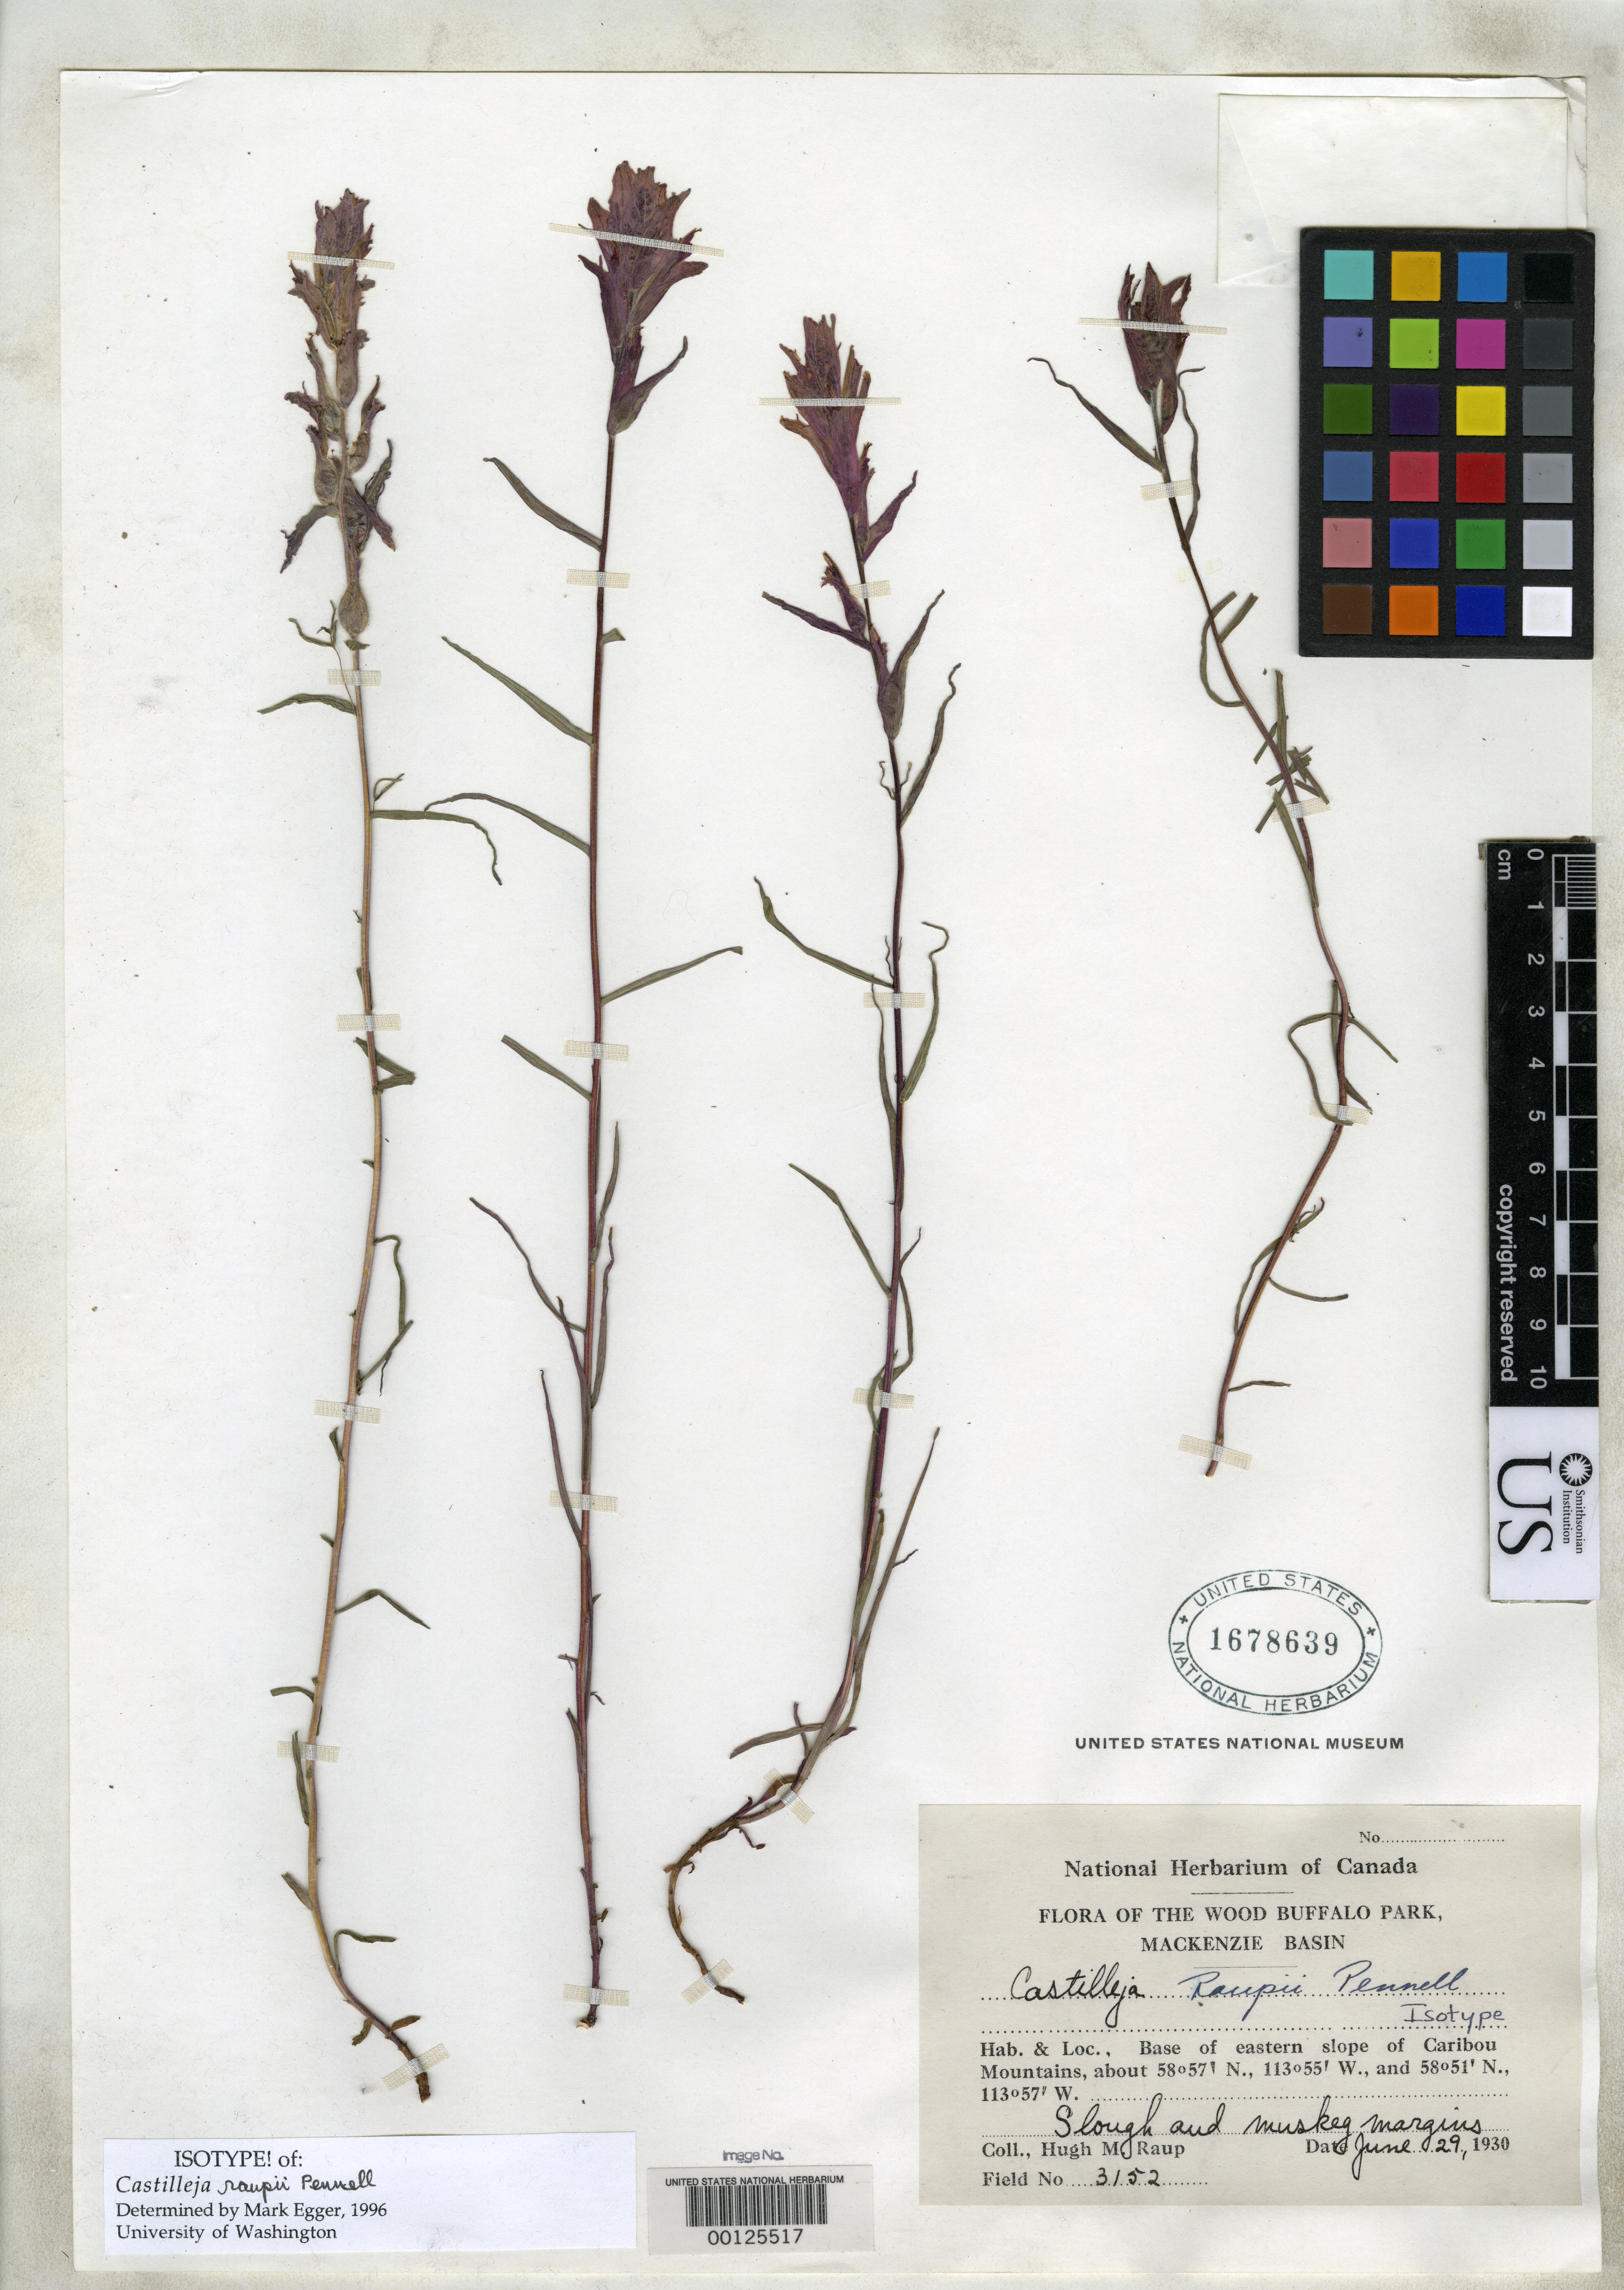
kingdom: Plantae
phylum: Tracheophyta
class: Magnoliopsida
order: Lamiales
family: Orobanchaceae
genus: Castilleja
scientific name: Castilleja raupii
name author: Pennell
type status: Isotype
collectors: H. Raup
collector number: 3152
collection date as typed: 29 Jun 1930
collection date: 1930-06-29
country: Canada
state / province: Alberta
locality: Base of eastern slope of Caribou Mountains, Wood Buffalo Park, Mackenzie Basin.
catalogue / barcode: US 1678639